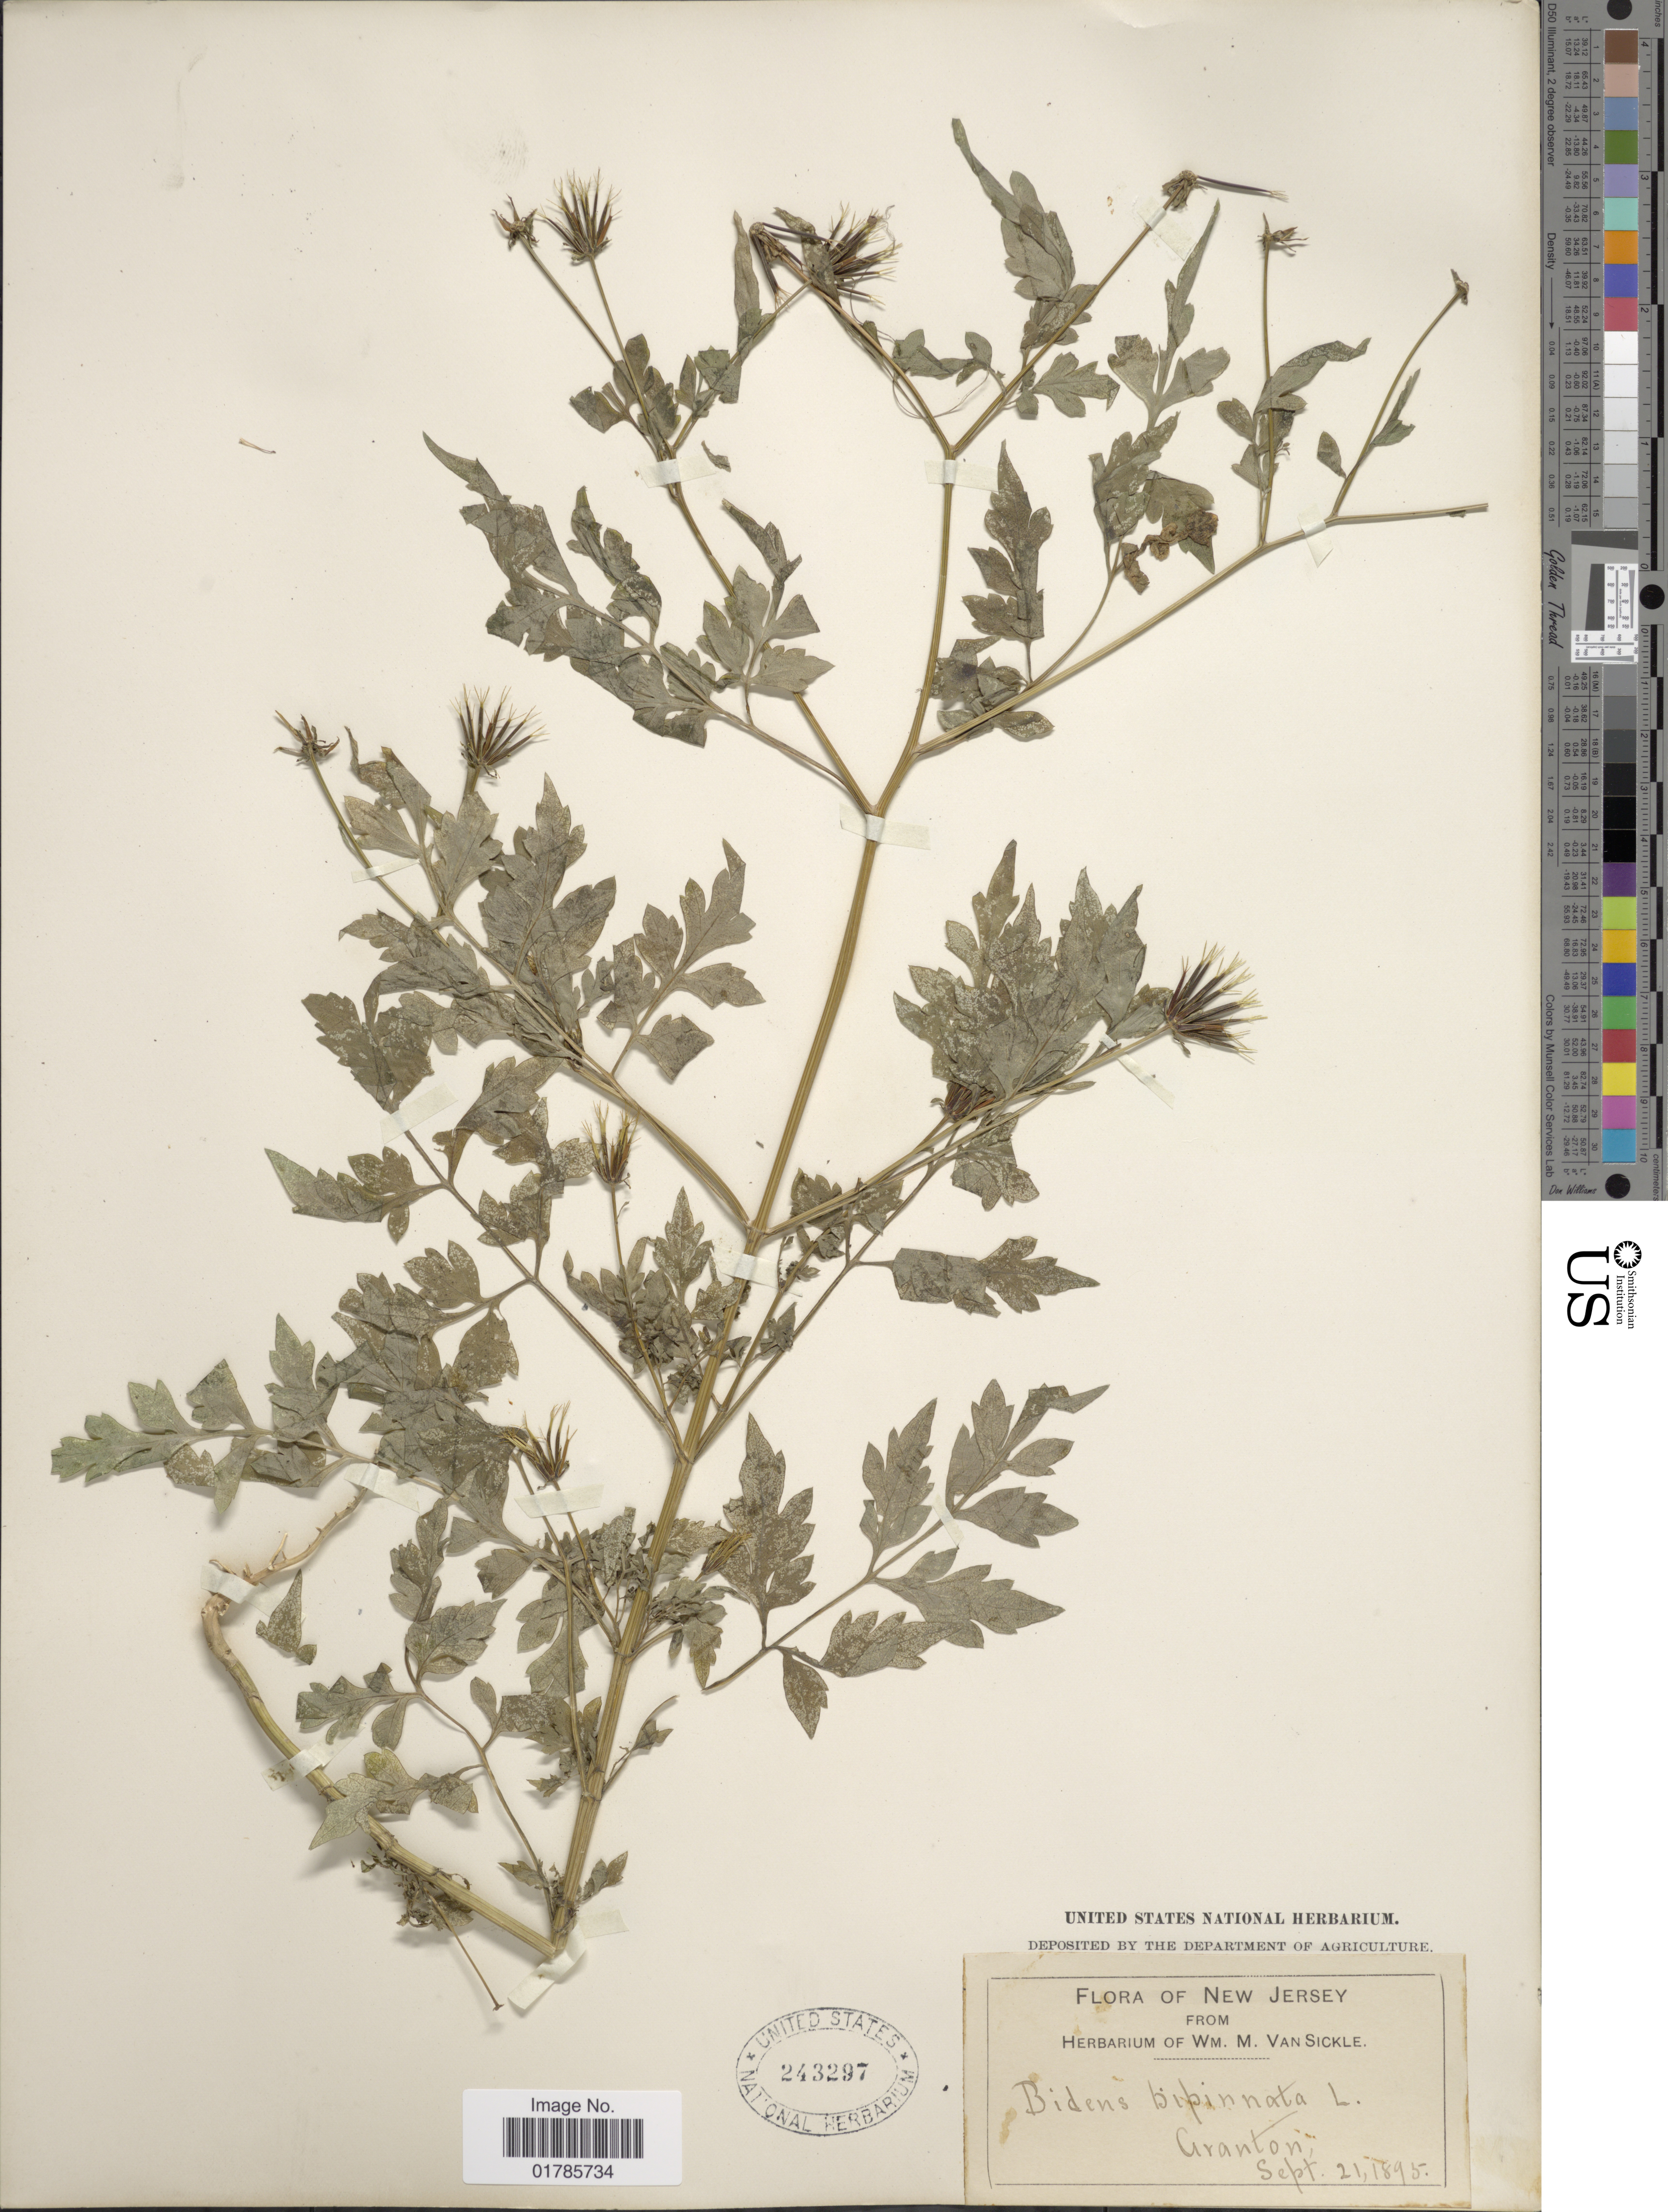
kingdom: Plantae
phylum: Tracheophyta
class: Magnoliopsida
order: Asterales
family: Asteraceae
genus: Bidens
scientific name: Bidens bipinnata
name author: L.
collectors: ex herb. Wm. M. Van Sickle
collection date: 1895-09-21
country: United States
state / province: New Jersey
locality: Granton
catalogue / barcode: US 243297